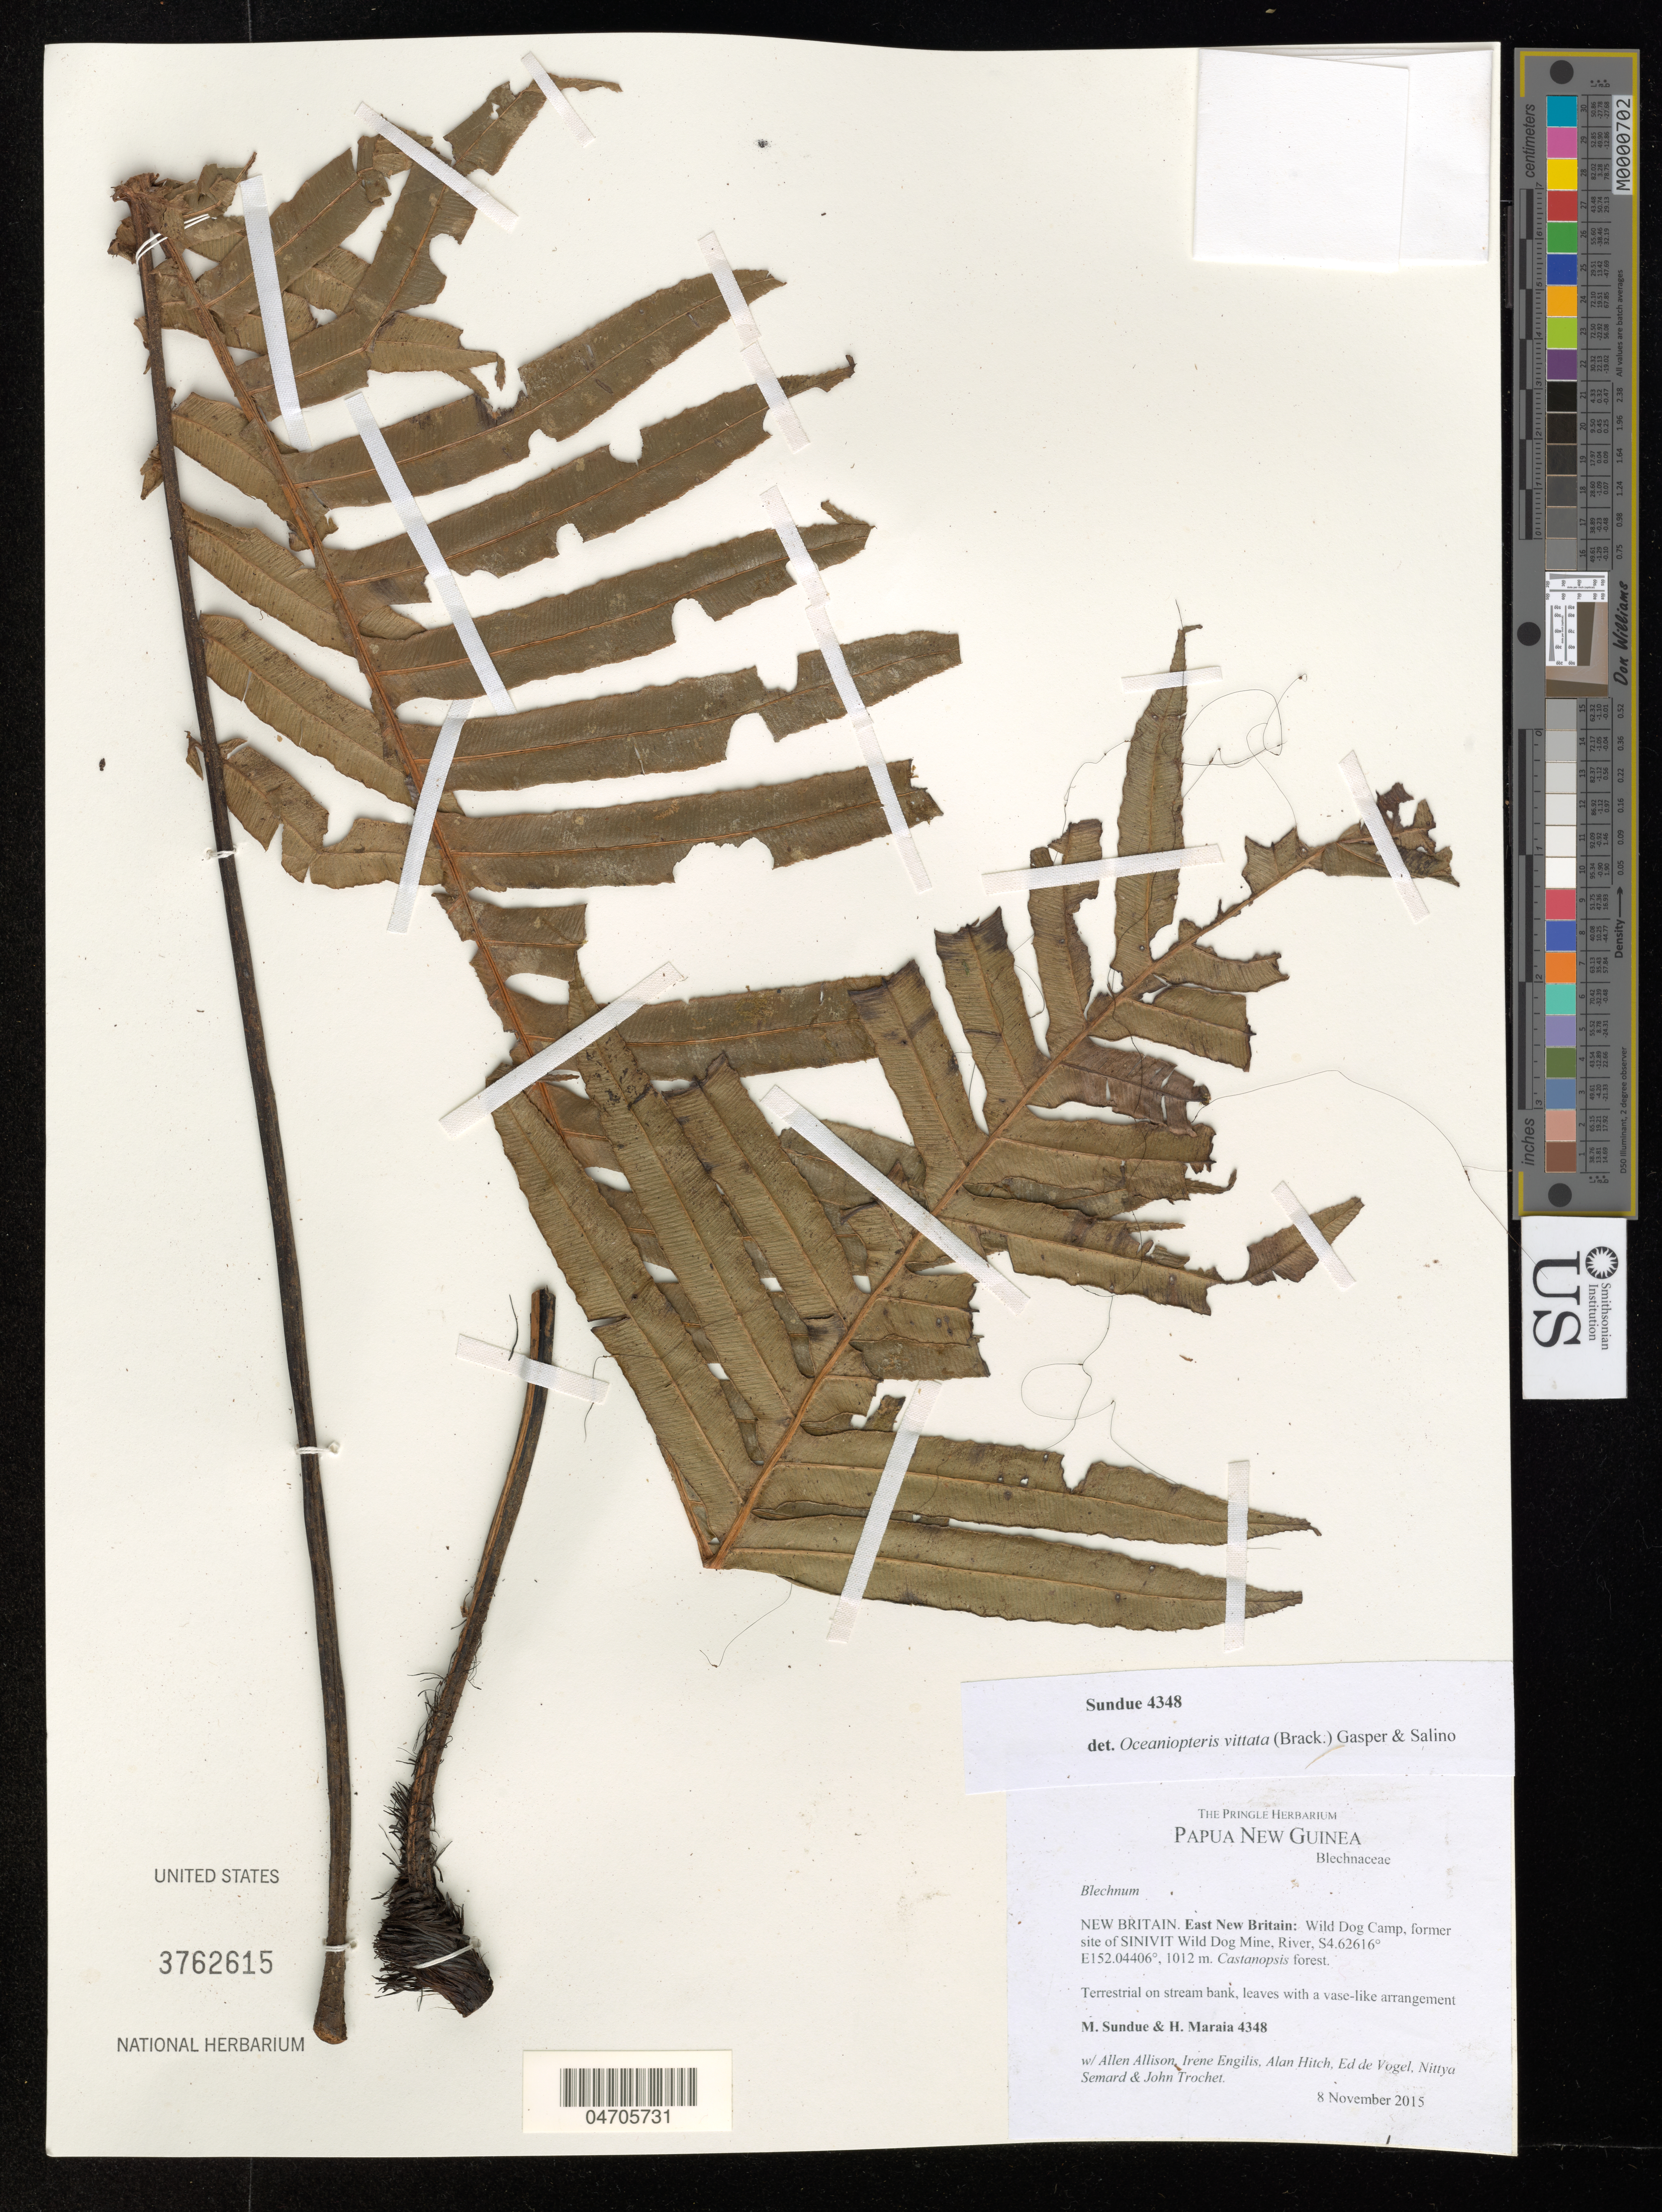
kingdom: Plantae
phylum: Tracheophyta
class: Polypodiopsida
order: Polypodiales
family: Blechnaceae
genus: Oceaniopteris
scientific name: Oceaniopteris vittata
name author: (Brack.) Gasper & Salino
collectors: M. Sundue, H. Maraia, A. Allison & A. Garcia Jimenez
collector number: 4348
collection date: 2015-11-08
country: Papua New Guinea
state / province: East New Britain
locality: New Britain. Wild Dog Camp, former site of SINIVIT Wild Dog Mine, River.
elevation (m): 1012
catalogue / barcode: US 3762615